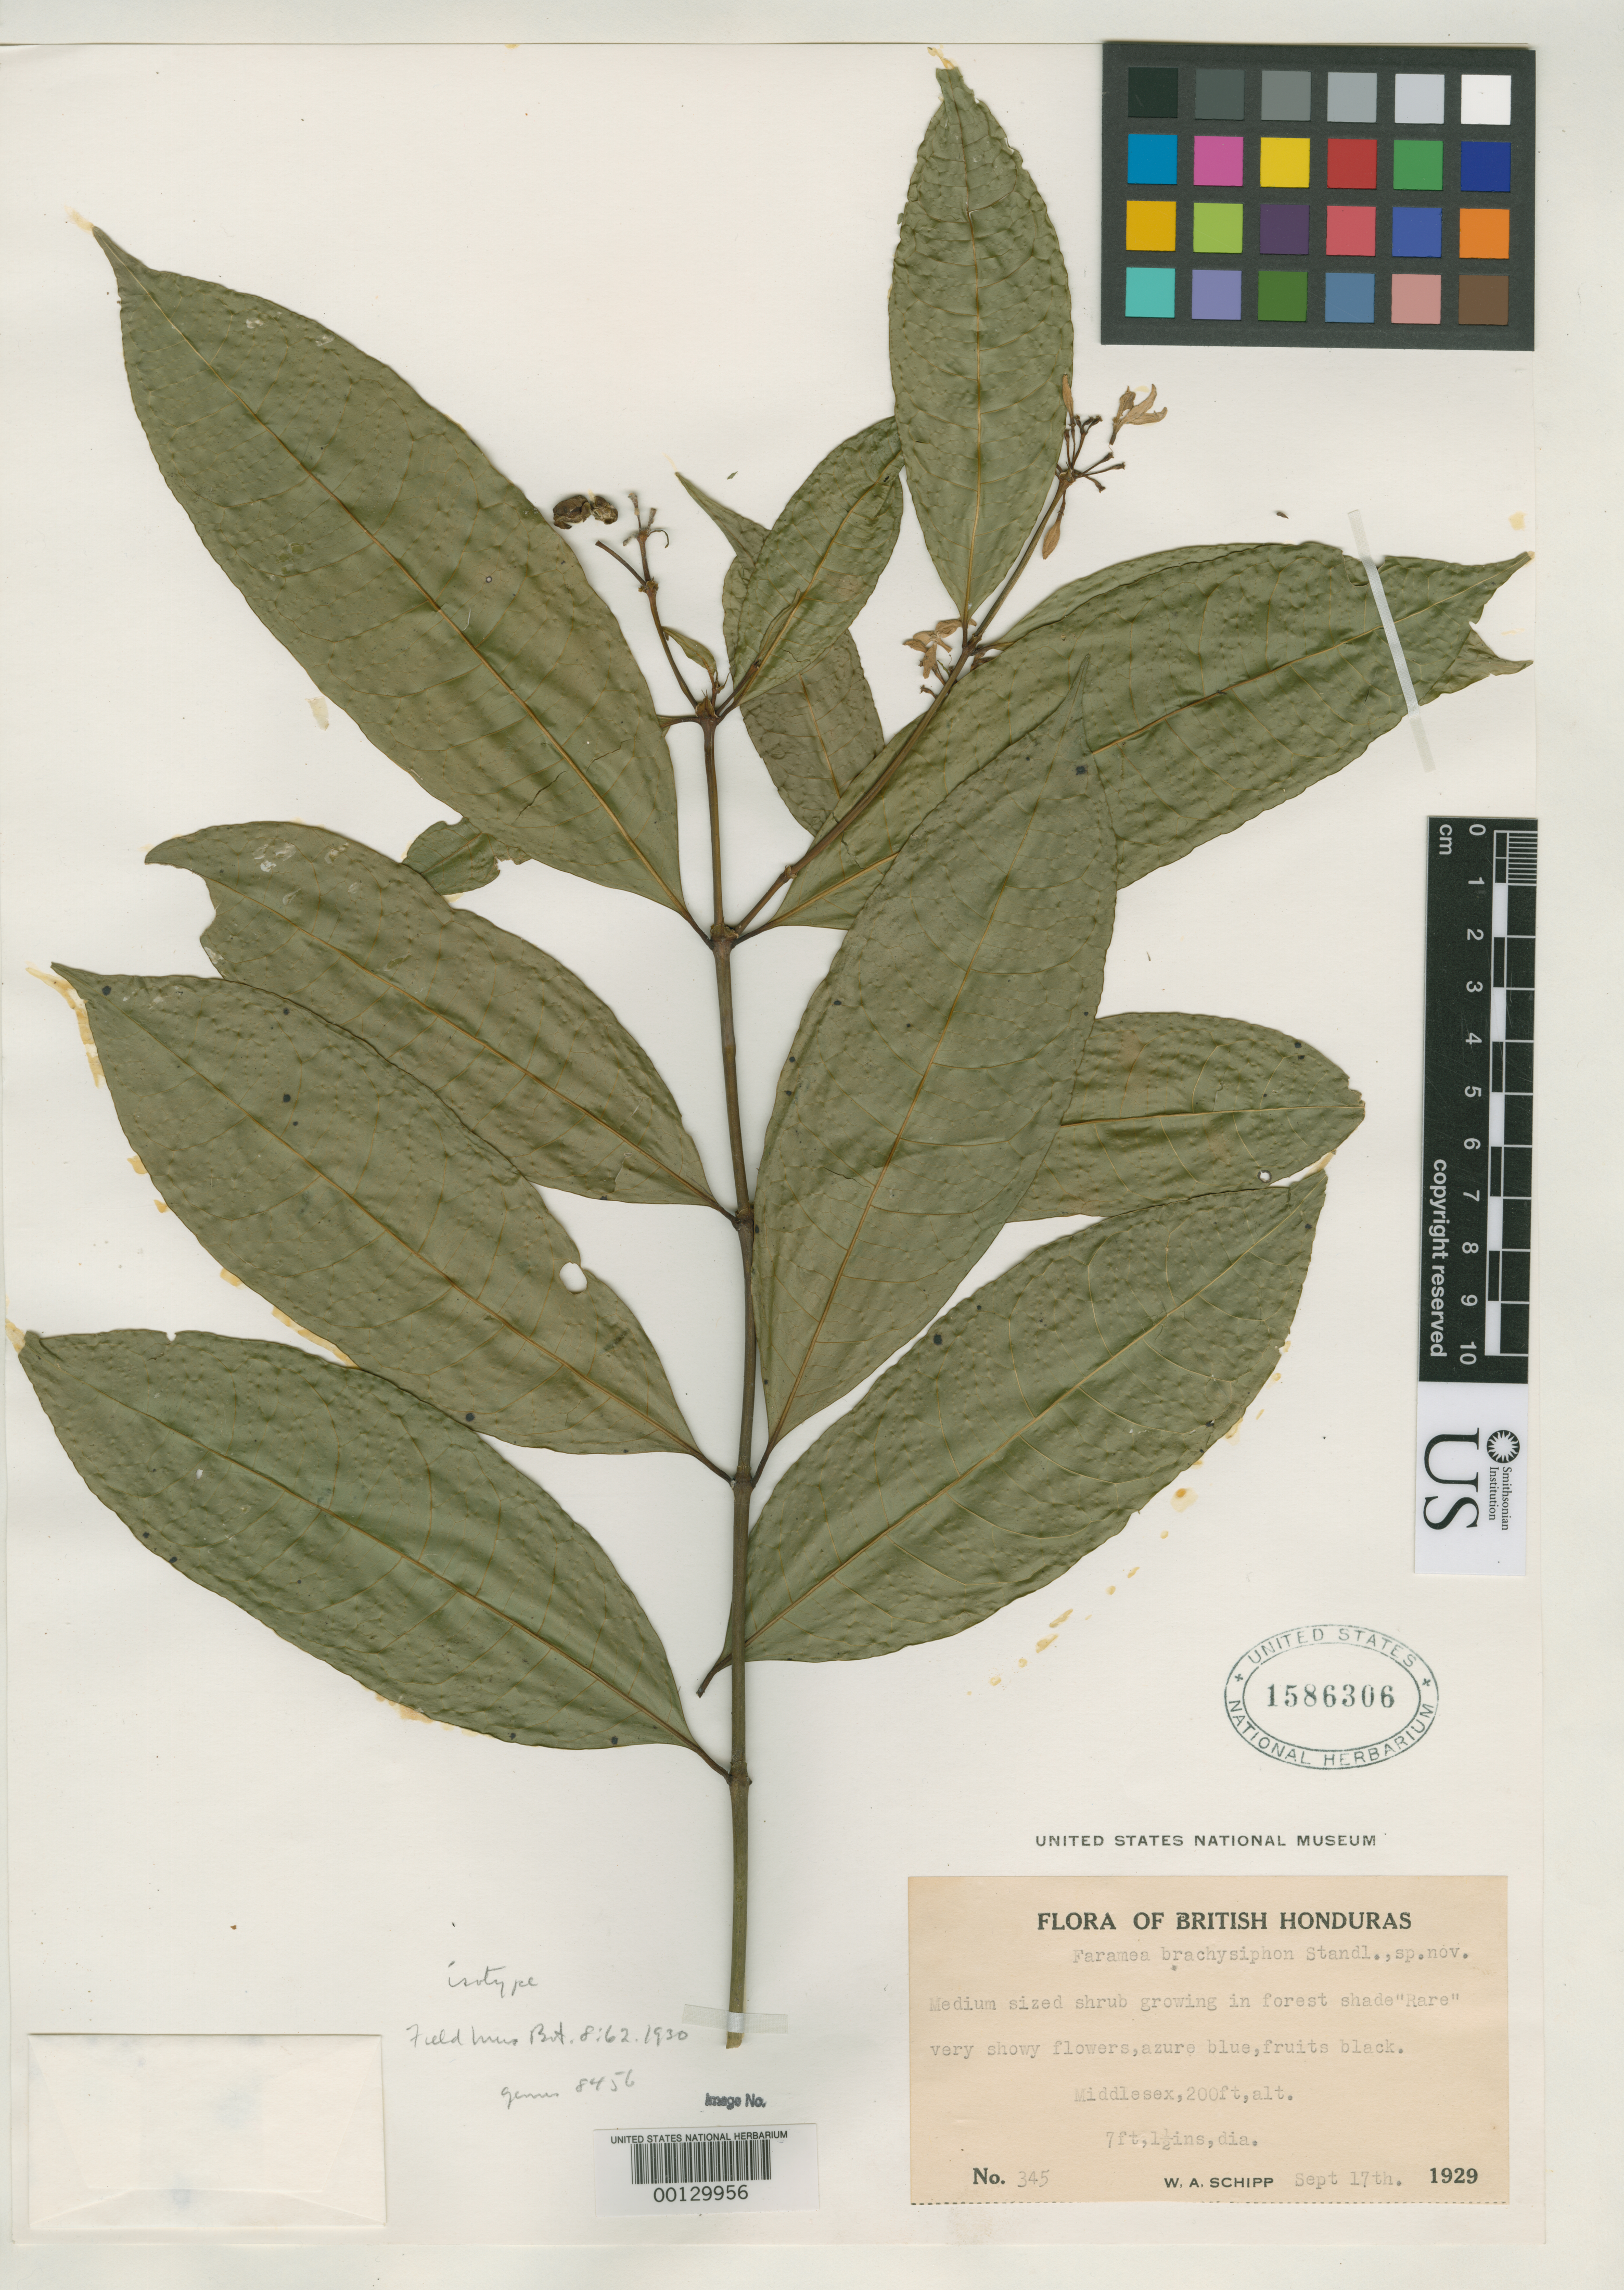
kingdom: Plantae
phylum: Tracheophyta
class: Magnoliopsida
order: Gentianales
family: Rubiaceae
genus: Faramea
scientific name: Faramea brachysiphon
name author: Standl.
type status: Isotype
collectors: W. Schipp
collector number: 345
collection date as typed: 17 Sep 1929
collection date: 1929-09-17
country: Belize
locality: Middlesex; alt. 200 ft.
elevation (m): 61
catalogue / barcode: US 1586306